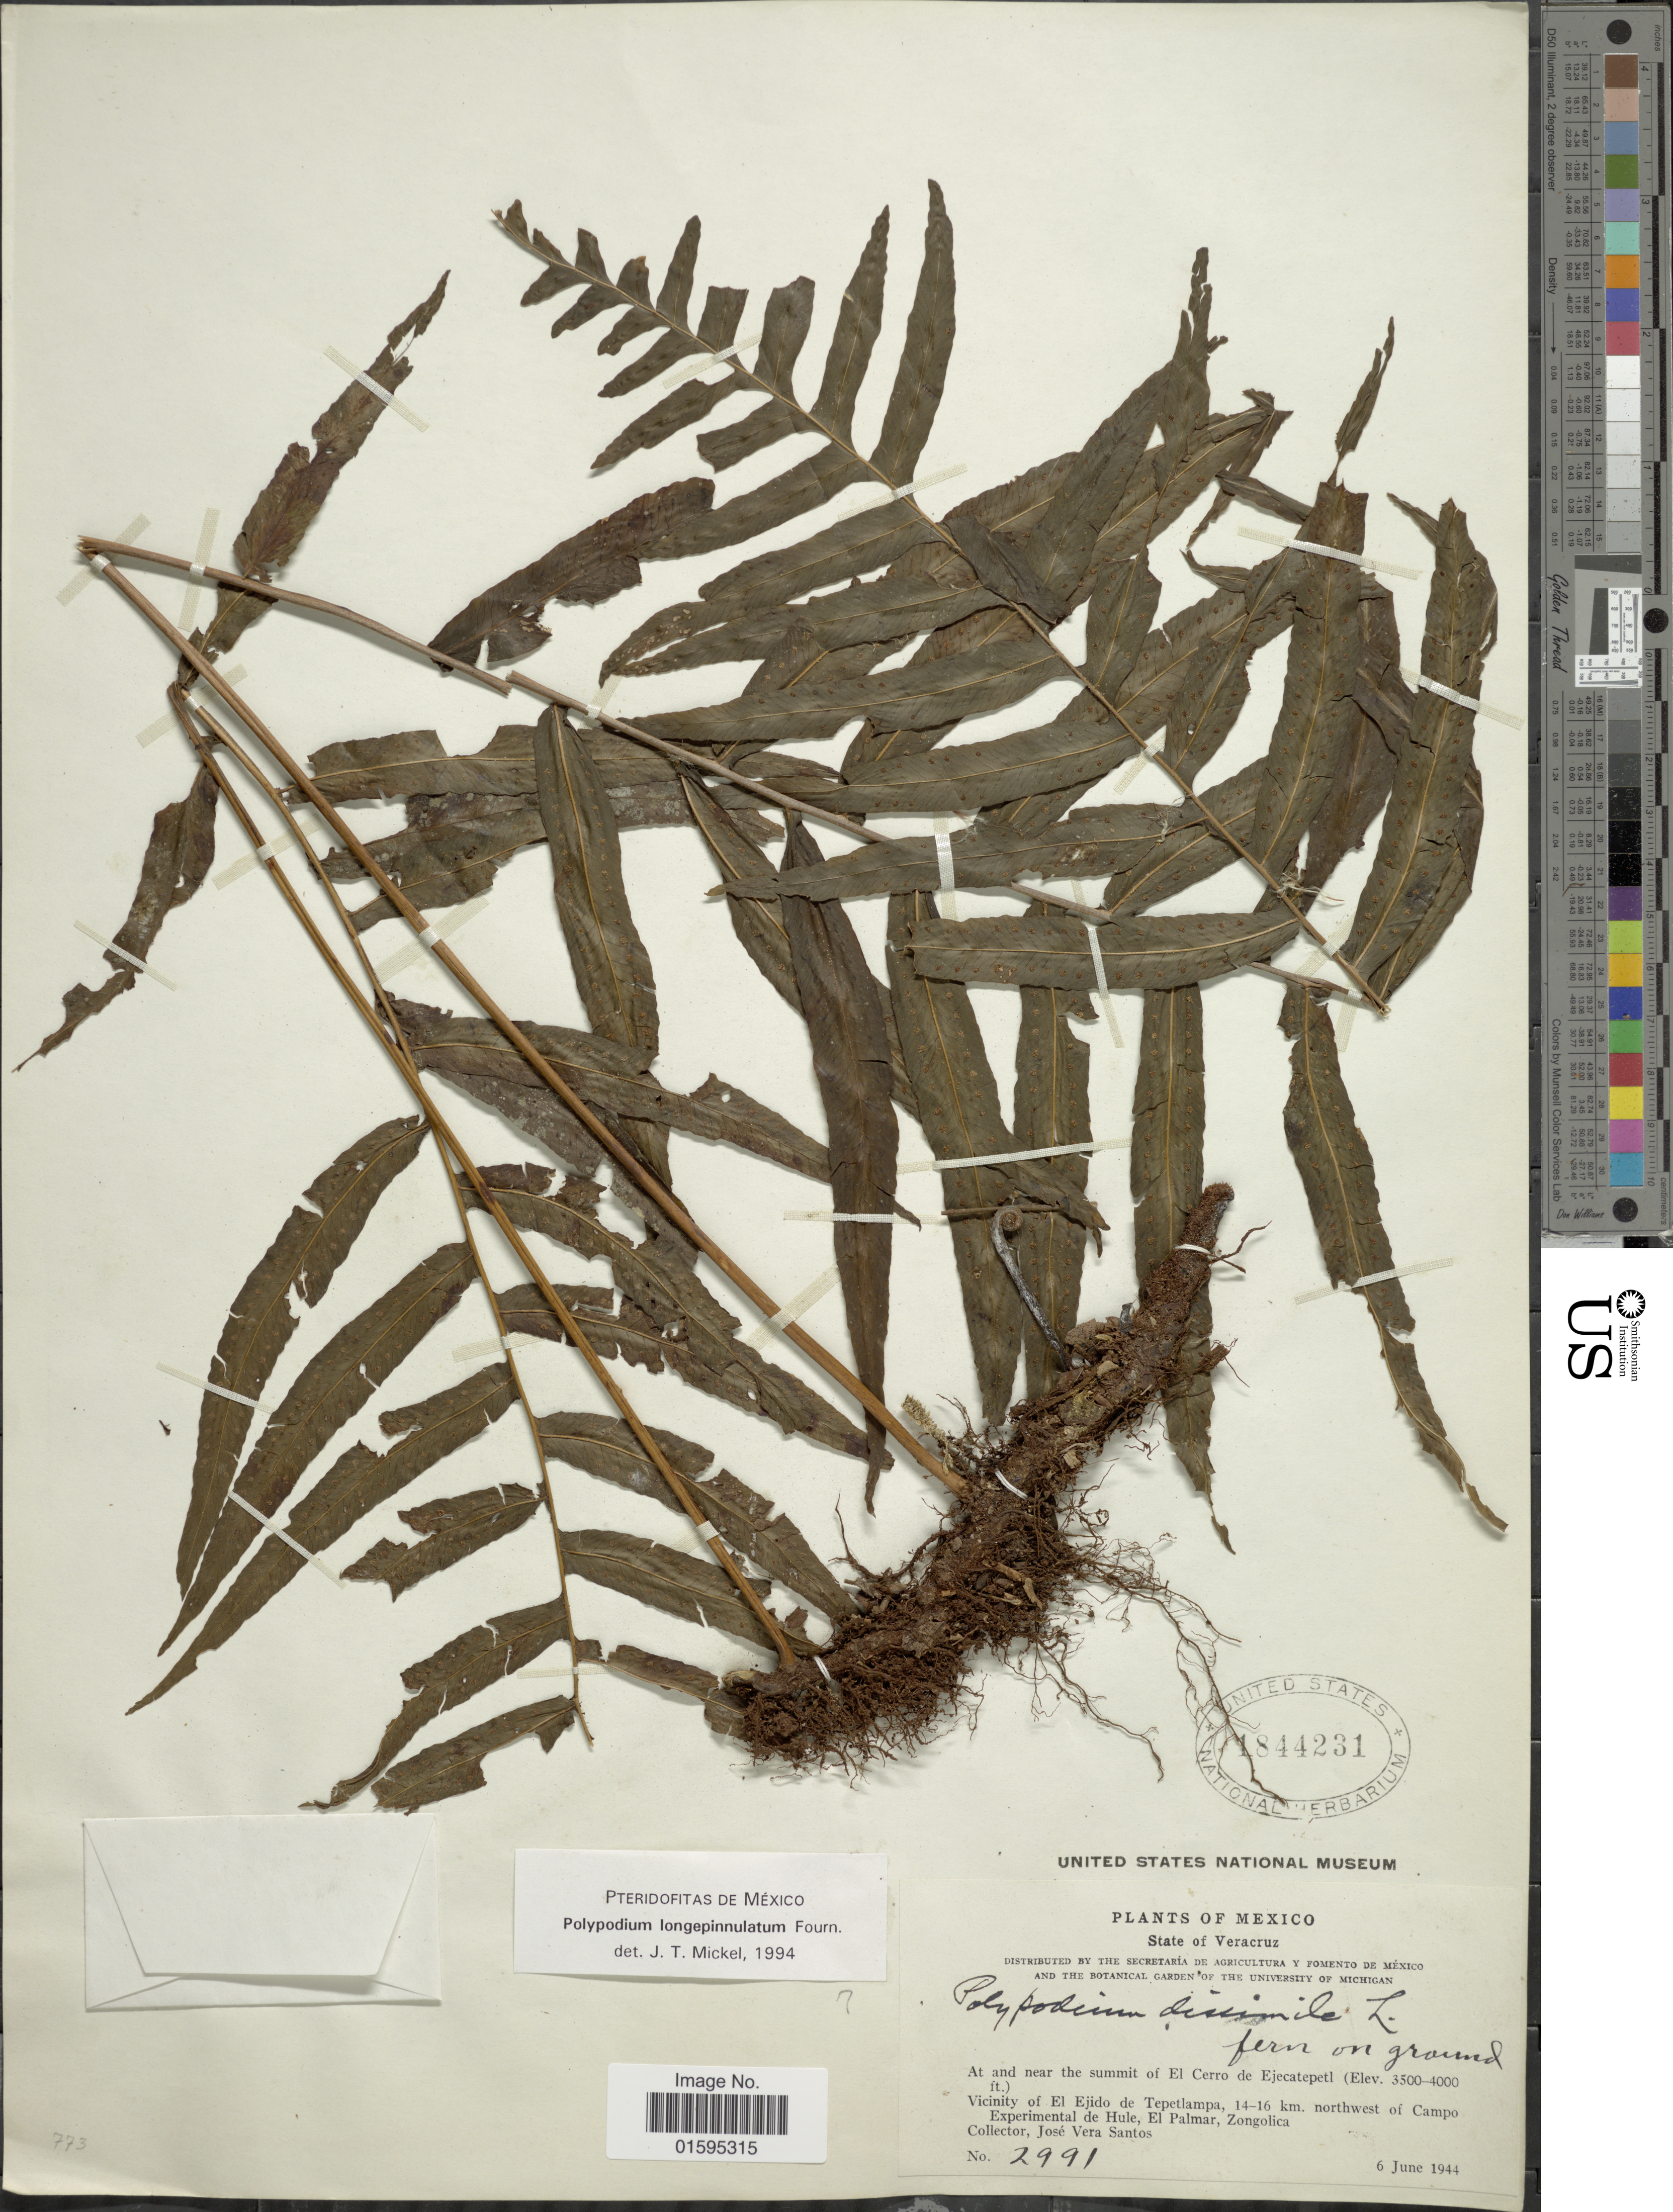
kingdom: Plantae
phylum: Tracheophyta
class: Polypodiopsida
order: Polypodiales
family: Polypodiaceae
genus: Polypodium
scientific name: Polypodium longepinnulatum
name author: E. Fourn.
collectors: J. V. Santos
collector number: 2991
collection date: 1944-06-06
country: Mexico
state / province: Veracruz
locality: State of Vera Cruz, At and near the summit of El Cerro de Ejecatepetl, Vicinity of El Ejido de Tepetlampa, 14-16 km. northwest of Campo Experimental de Hule, El Palmar, Zongolica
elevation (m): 1067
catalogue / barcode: US 1844231